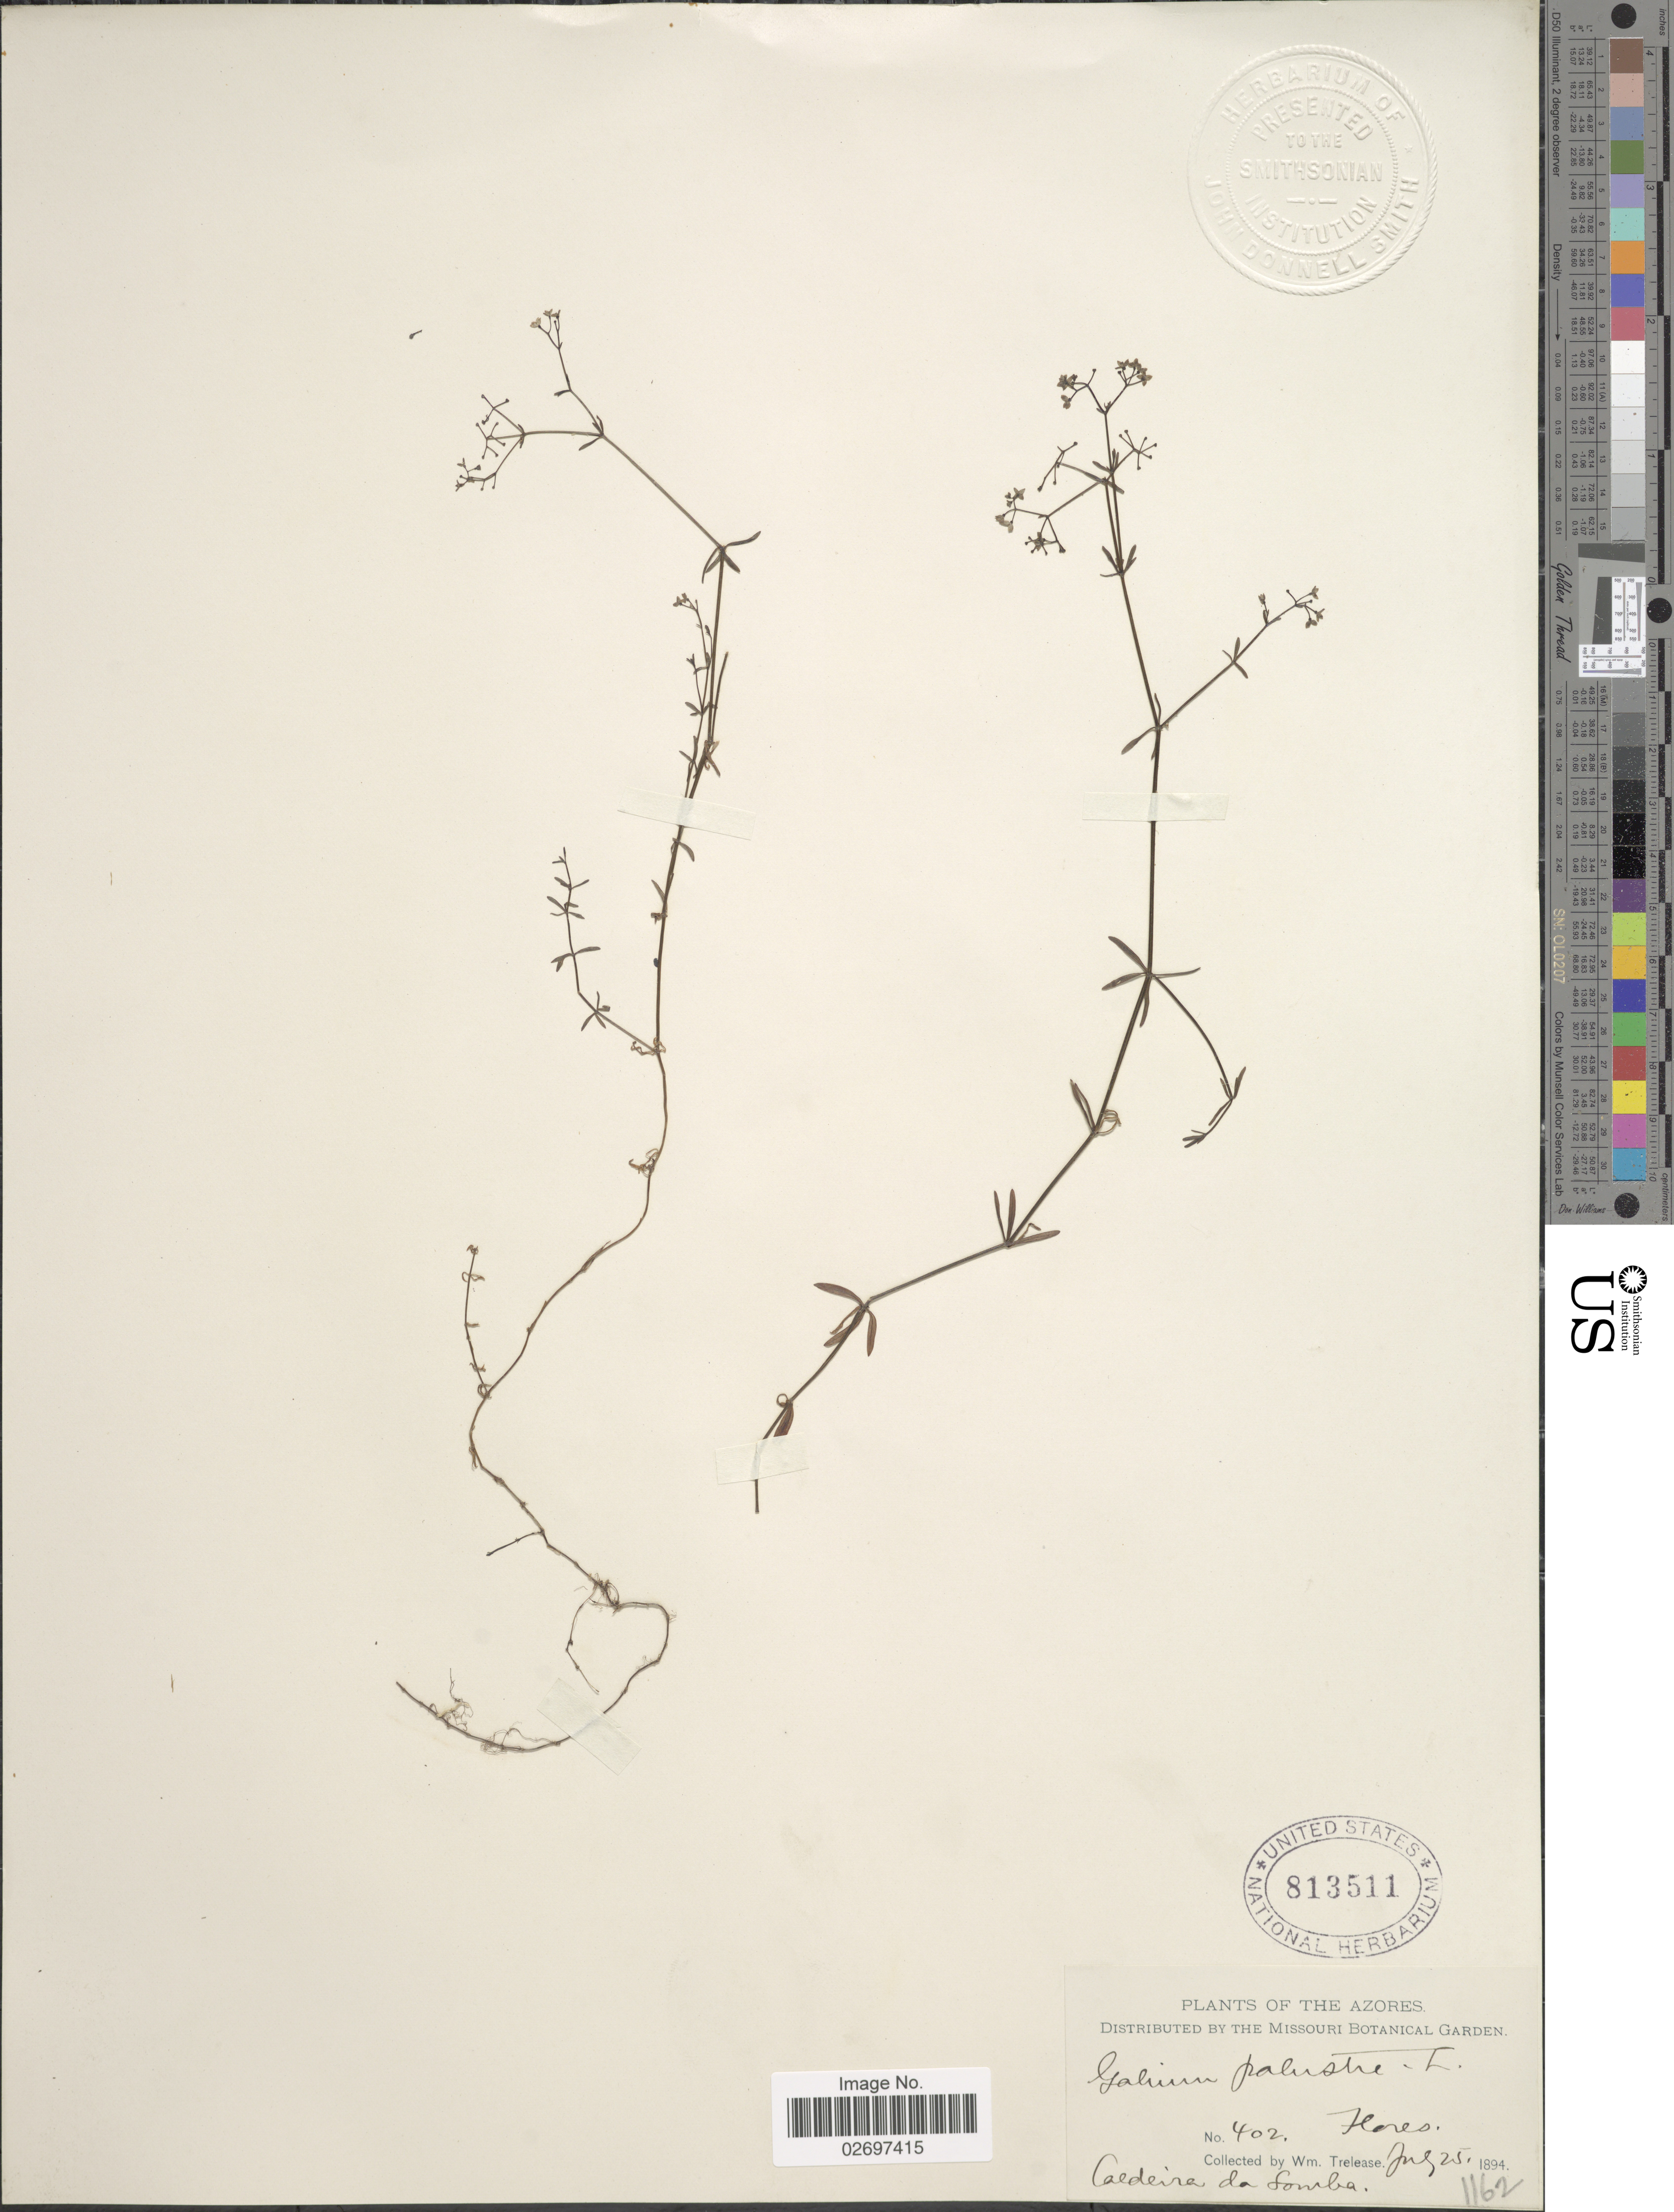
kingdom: Plantae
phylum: Tracheophyta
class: Magnoliopsida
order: Gentianales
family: Rubiaceae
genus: Galium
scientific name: Galium palustre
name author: L.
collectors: W. Trelease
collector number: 402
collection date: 1894-07-25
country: Portugal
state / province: Azores (Aut. Reg.)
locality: Flores, Caldeira da Lomba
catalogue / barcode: US 813511